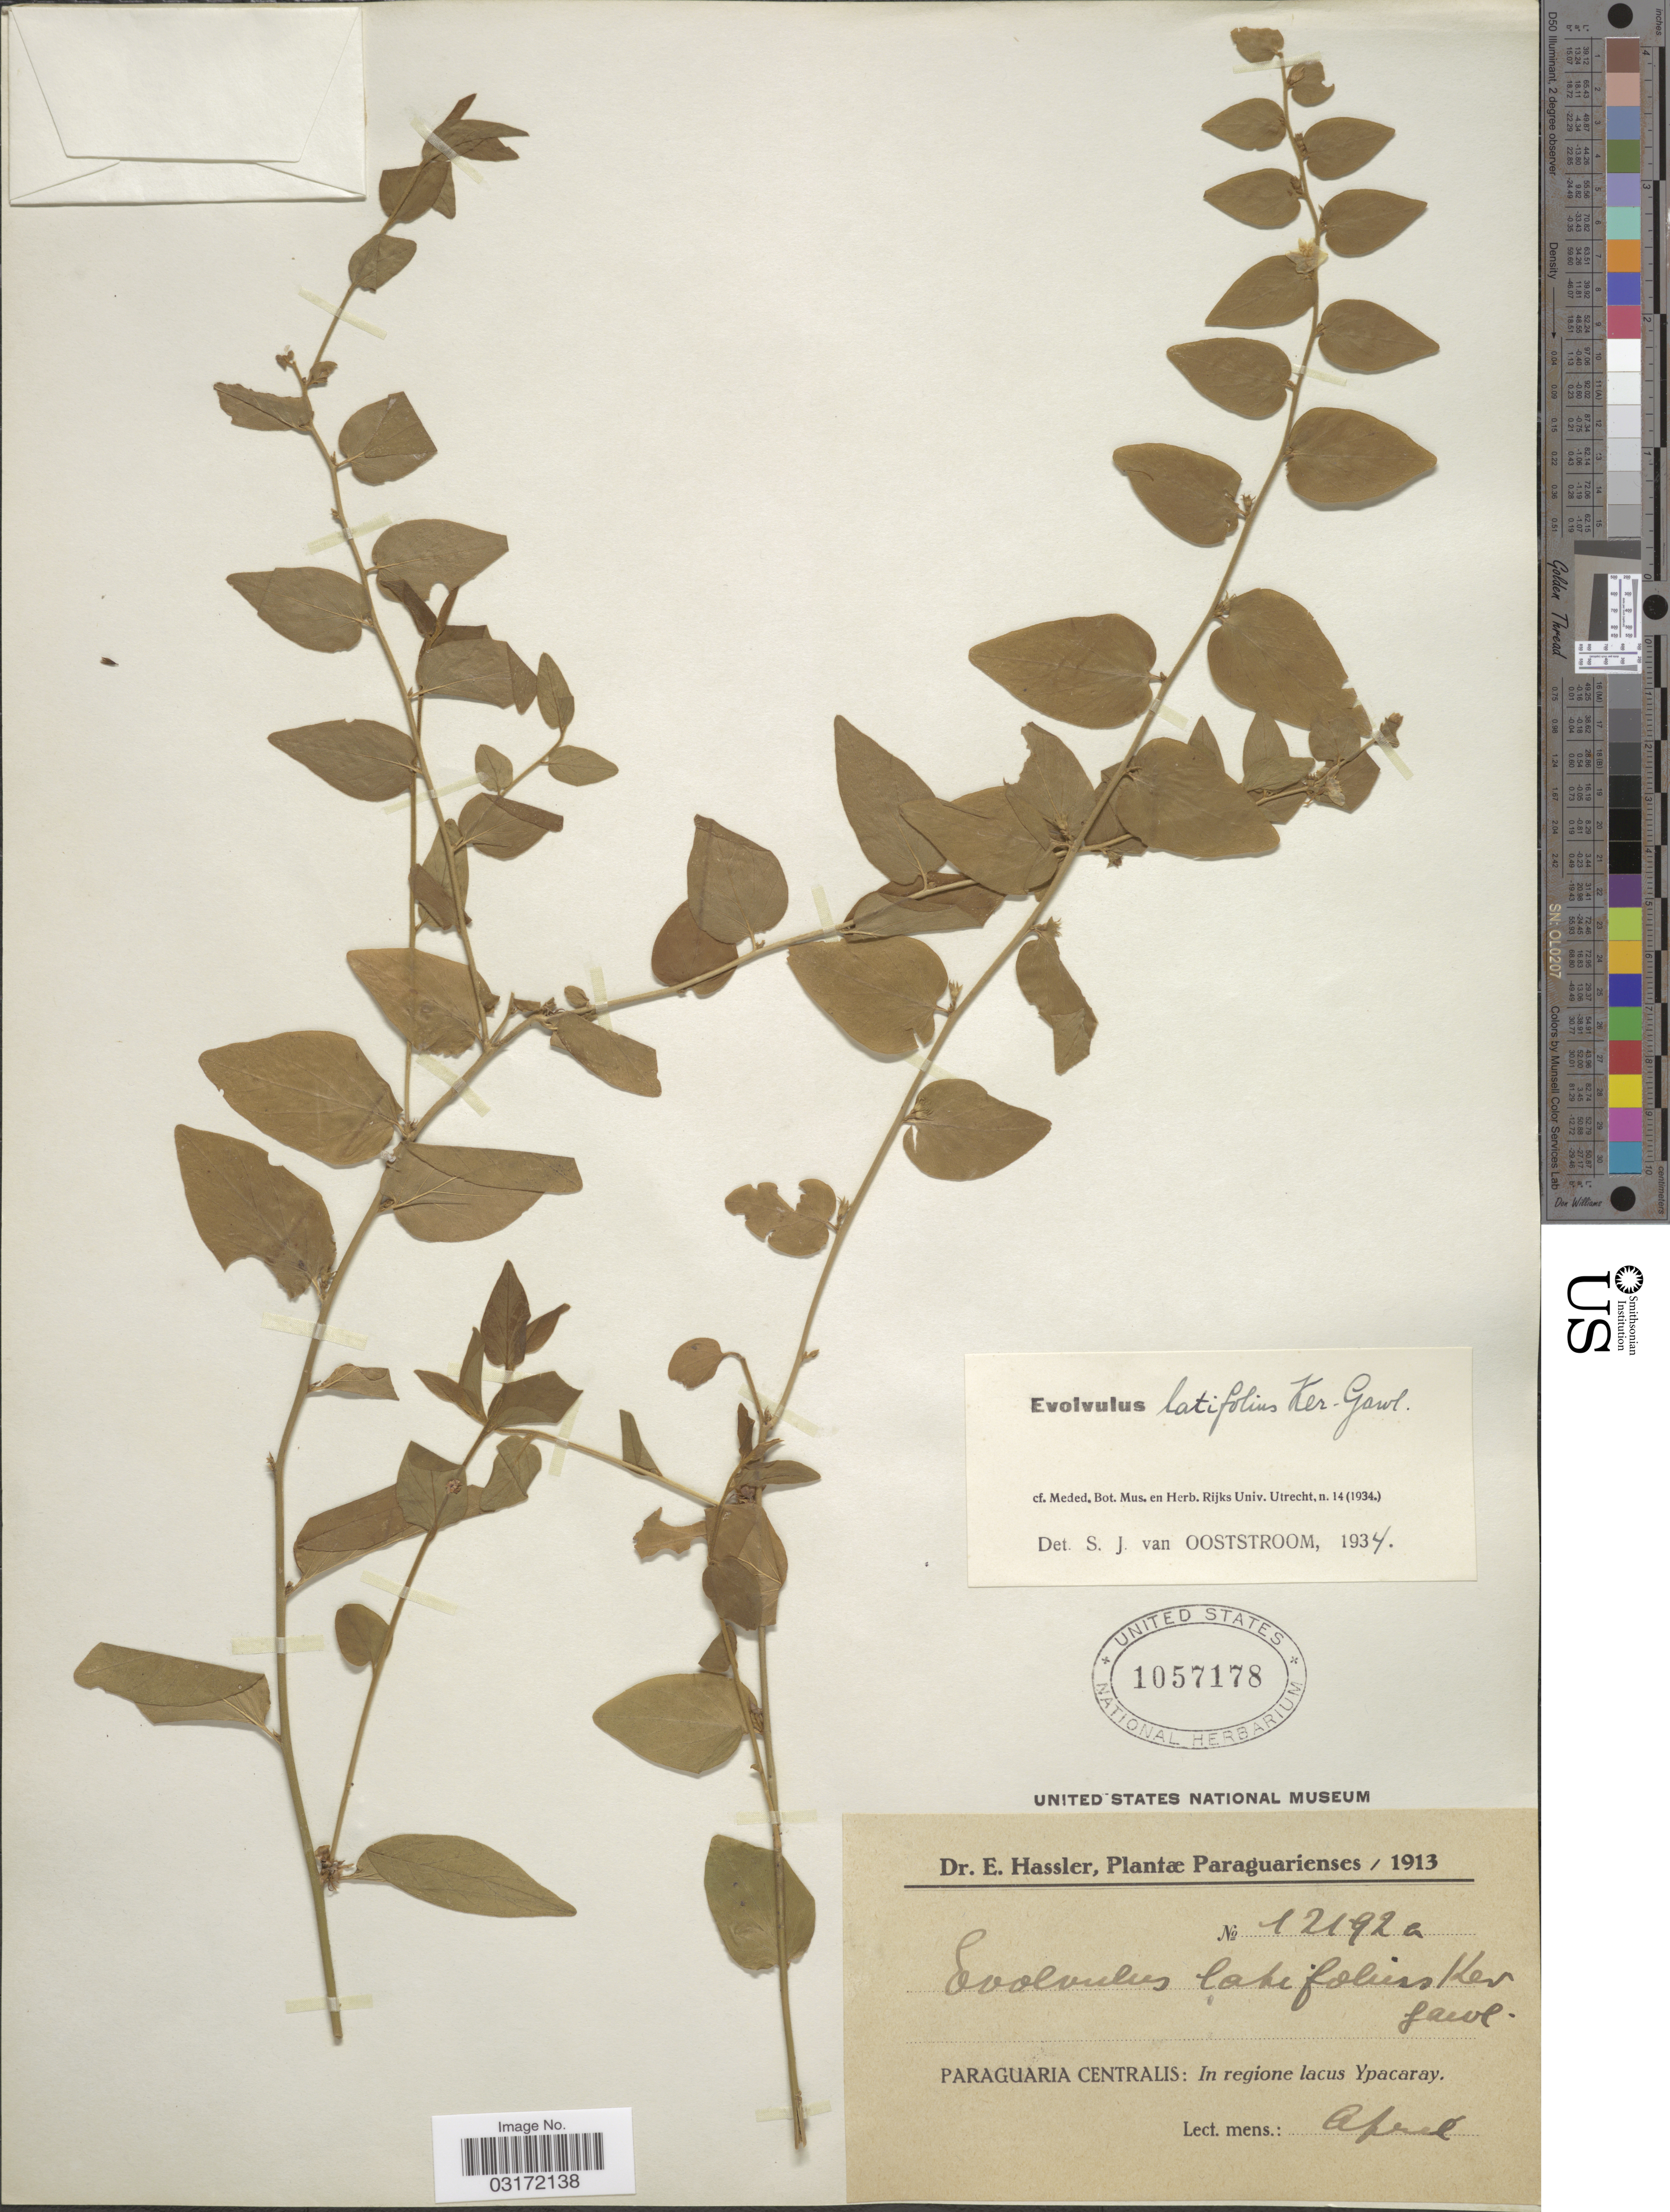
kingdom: Plantae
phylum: Tracheophyta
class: Magnoliopsida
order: Solanales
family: Convolvulaceae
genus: Evolvulus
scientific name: Evolvulus latifolius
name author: Ker Gawl.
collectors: E. Hassler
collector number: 12192a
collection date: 1913-04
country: Paraguay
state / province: Central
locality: Paraguaria Centralis: In regione lacus Ypacaray.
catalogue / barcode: US 1057178